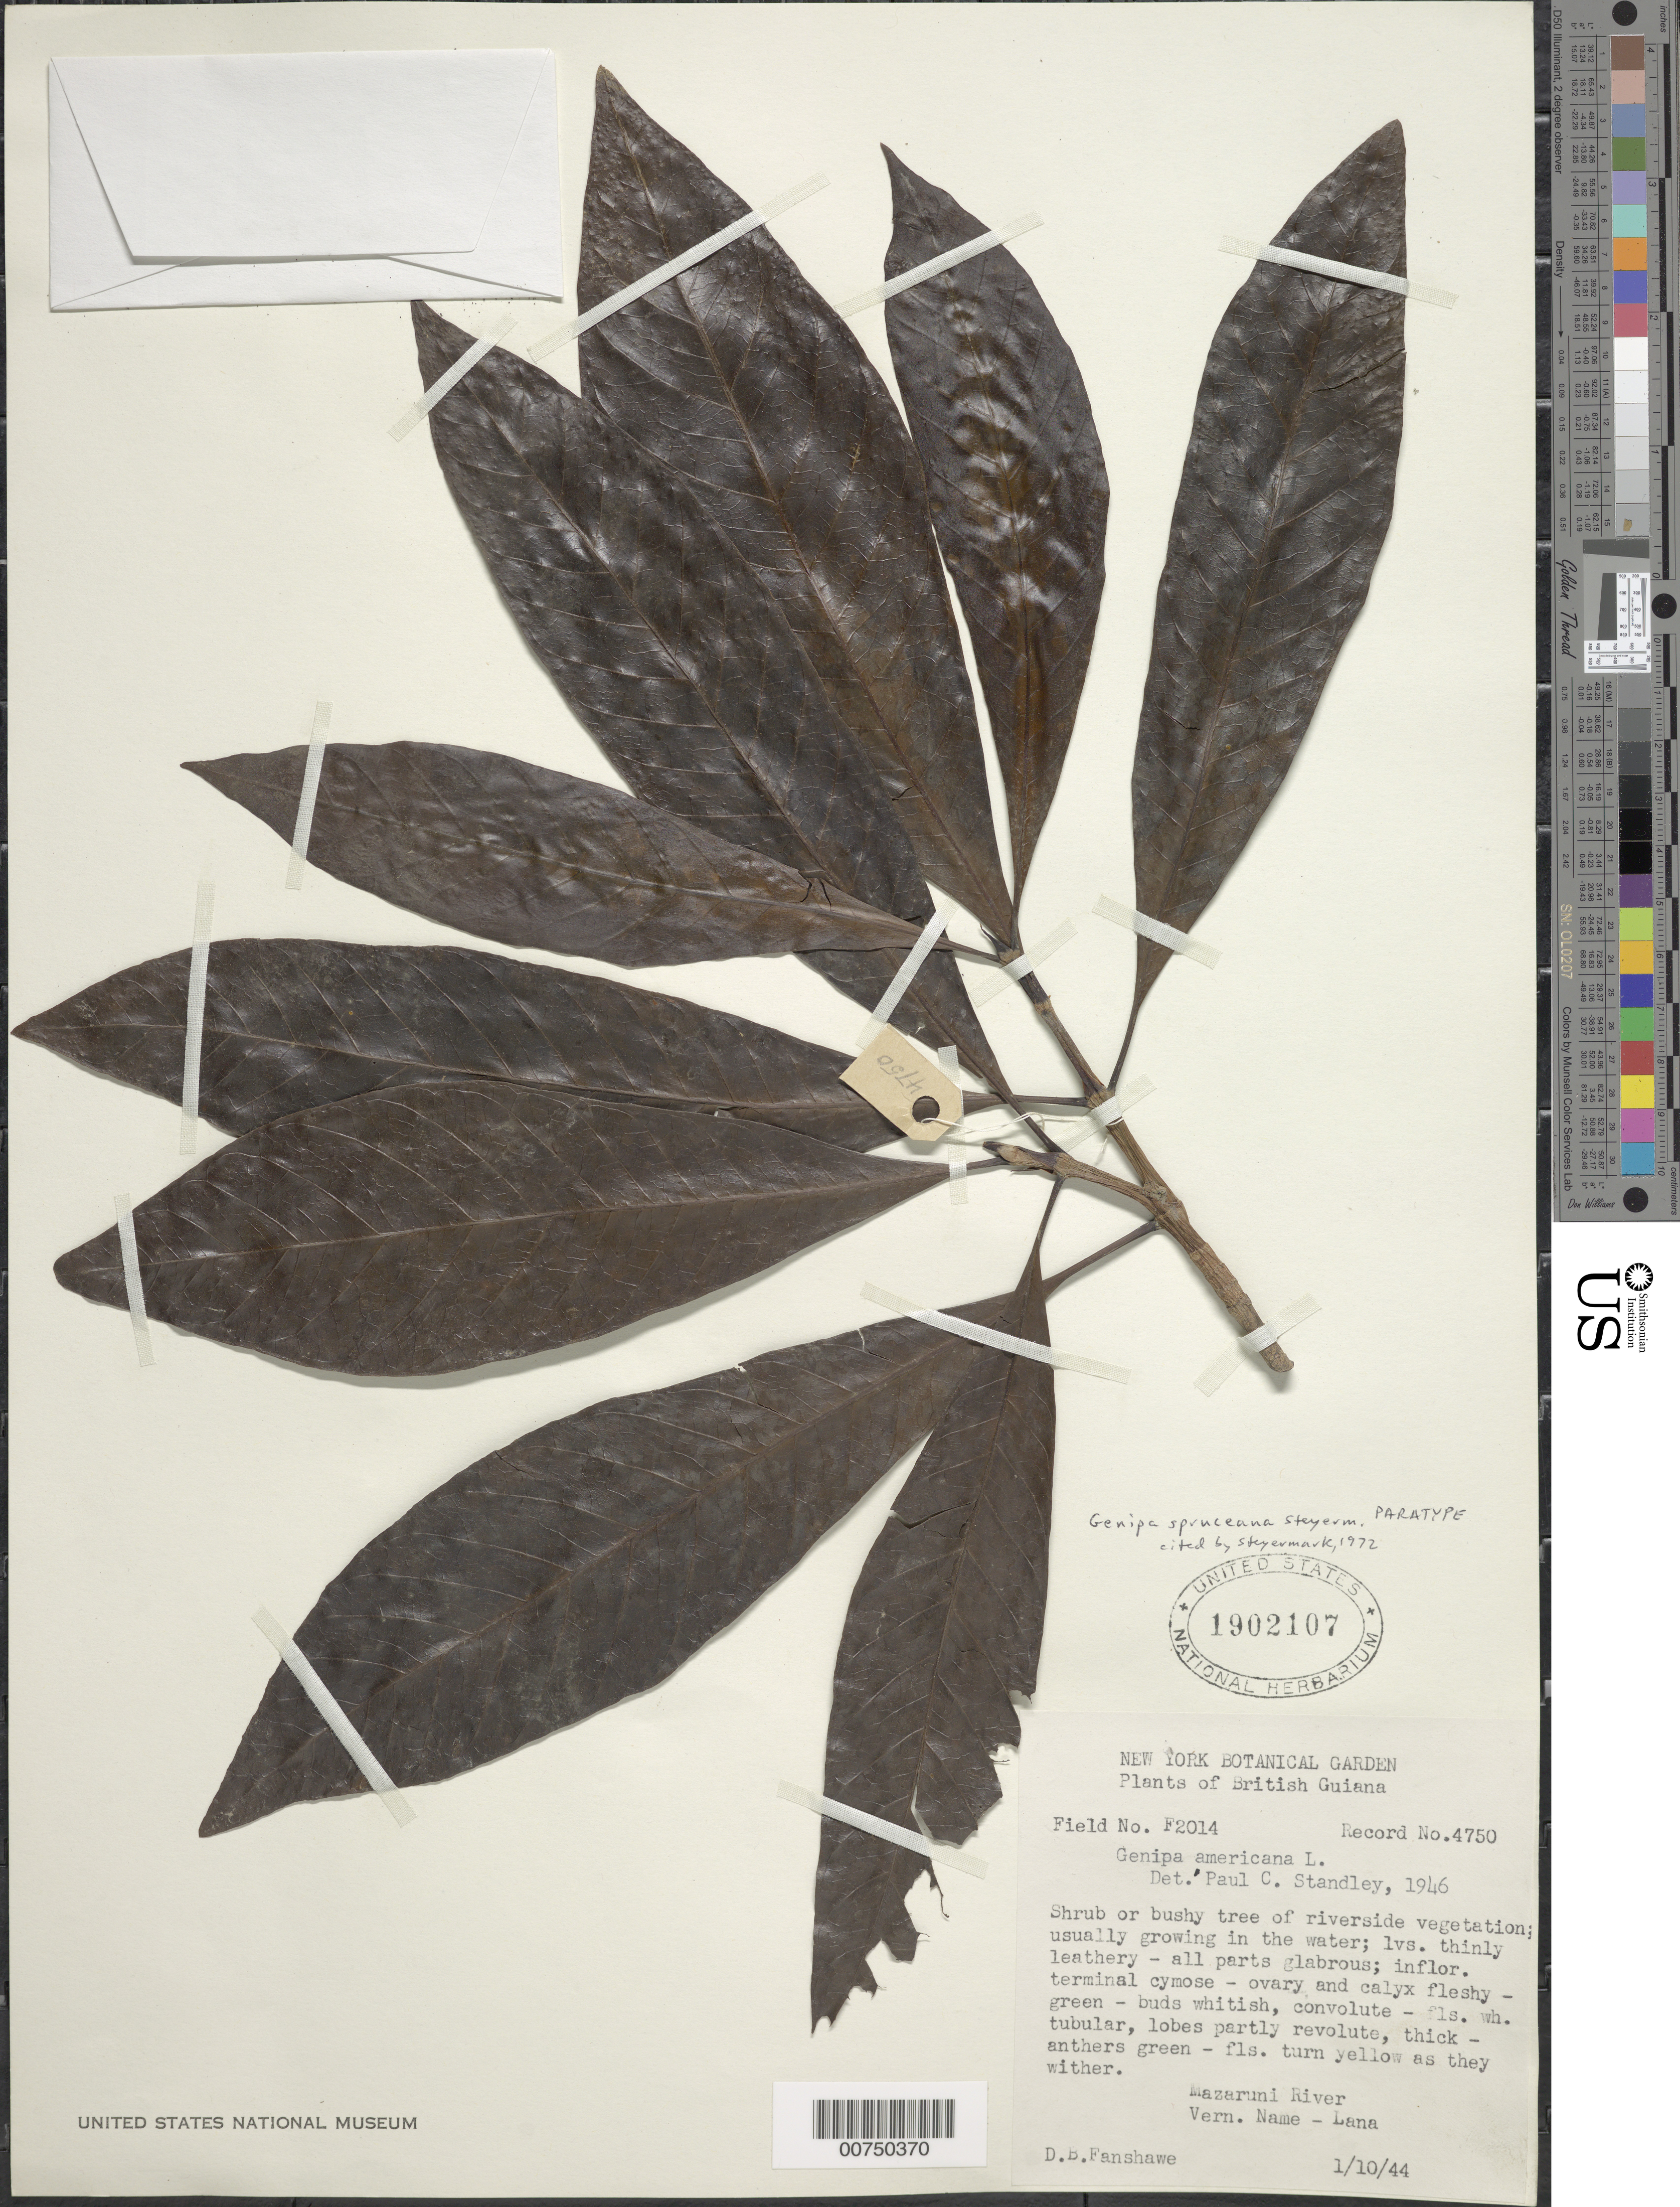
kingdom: Plantae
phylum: Tracheophyta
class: Magnoliopsida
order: Gentianales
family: Rubiaceae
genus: Genipa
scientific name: Genipa spruceana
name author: Steyerm.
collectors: D. B. Fanshawe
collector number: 2014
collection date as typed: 10-Jan-44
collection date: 1944-01-10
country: Guyana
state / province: Cuyuni-Mazaruni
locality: Mazaruni R.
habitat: Riverside vegetation, usually growing in the water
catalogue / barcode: US 1902107